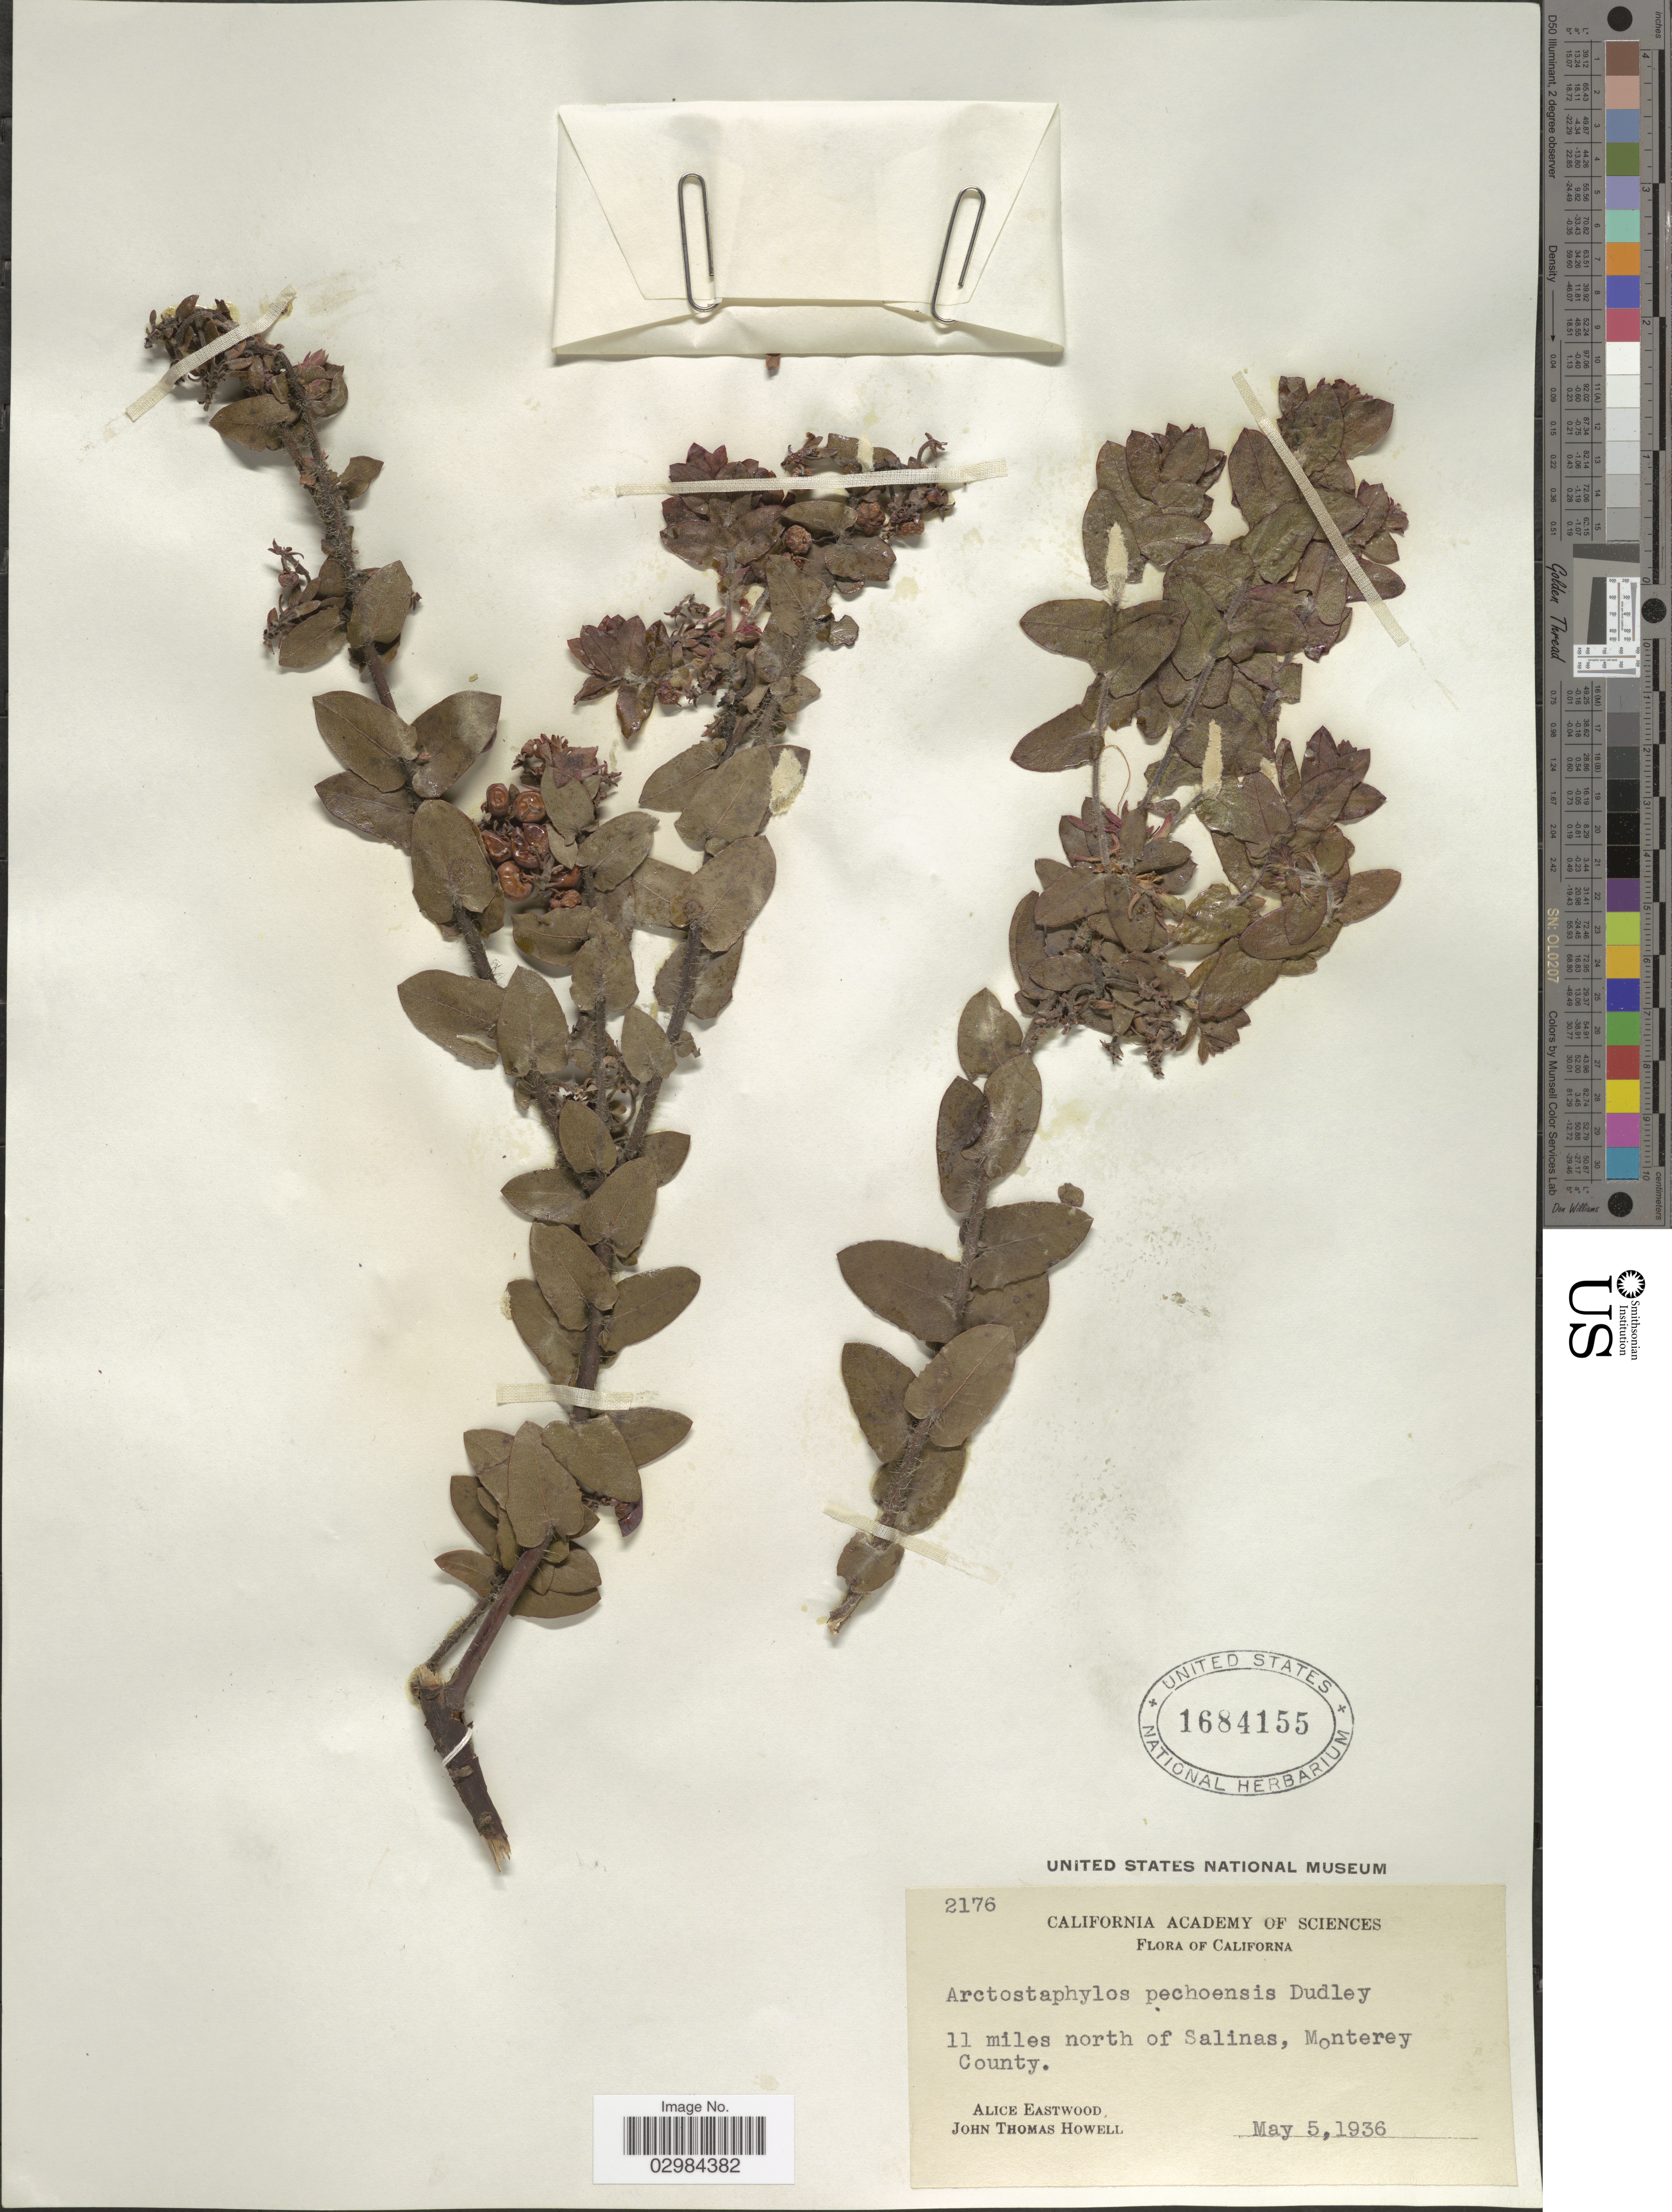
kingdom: Plantae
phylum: Tracheophyta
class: Magnoliopsida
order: Ericales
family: Ericaceae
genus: Arctostaphylos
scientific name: Arctostaphylos pechoensis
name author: (Abrams) Dudley ex Abrams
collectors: A. Eastwood & J. T. Howell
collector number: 2176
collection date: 1936-05-05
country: United States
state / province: California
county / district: Monterey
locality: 11 miles north of Salinas, Monterey County.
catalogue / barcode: US 1684155